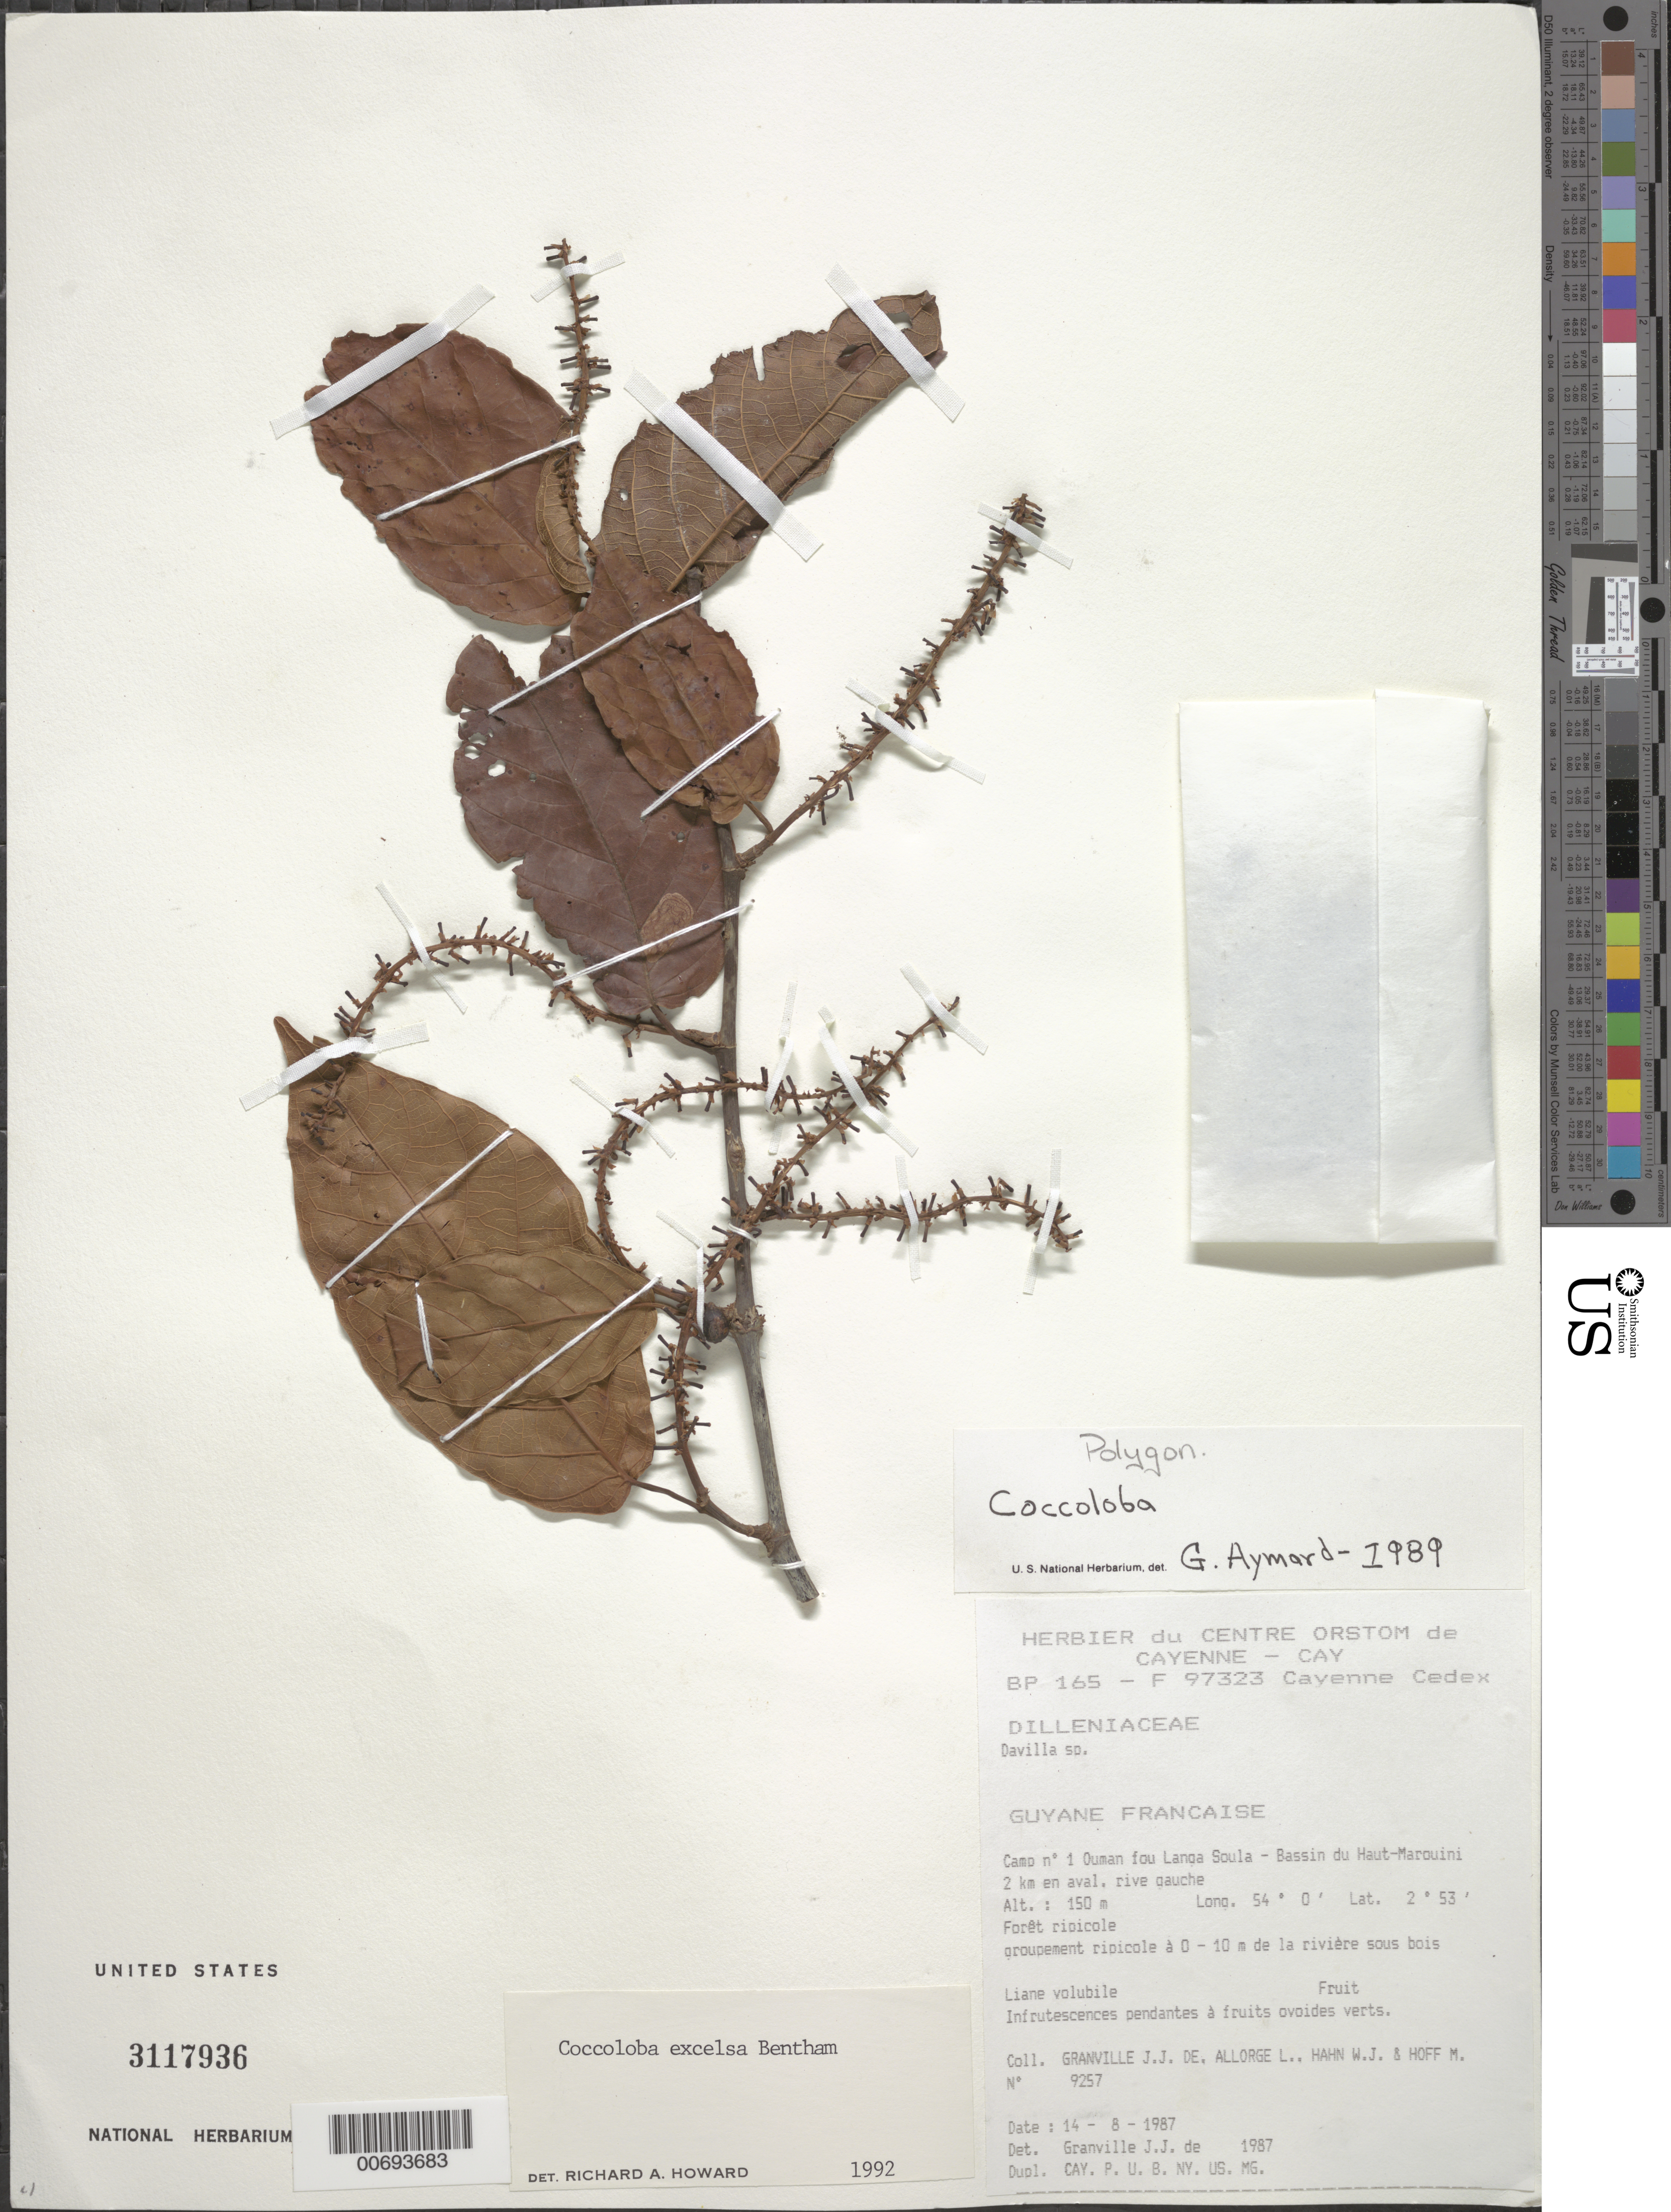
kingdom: Plantae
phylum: Tracheophyta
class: Magnoliopsida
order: Caryophyllales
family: Polygonaceae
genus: Coccoloba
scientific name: Coccoloba sp.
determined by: Aymard C., G. A., (PORT), Univ. Nac. Exp. de los Llanos Ezequiel Zamora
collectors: J.-J. de Granville, L. Allorge, W. J. Hahn & M. Hoff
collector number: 9257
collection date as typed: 14-Aug-87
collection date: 1987-08-14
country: French Guiana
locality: Camp #1, Ouman fou Langa Soula, Bassin du Haut-Marouini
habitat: Forêt ripicole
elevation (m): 150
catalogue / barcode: US 3117936